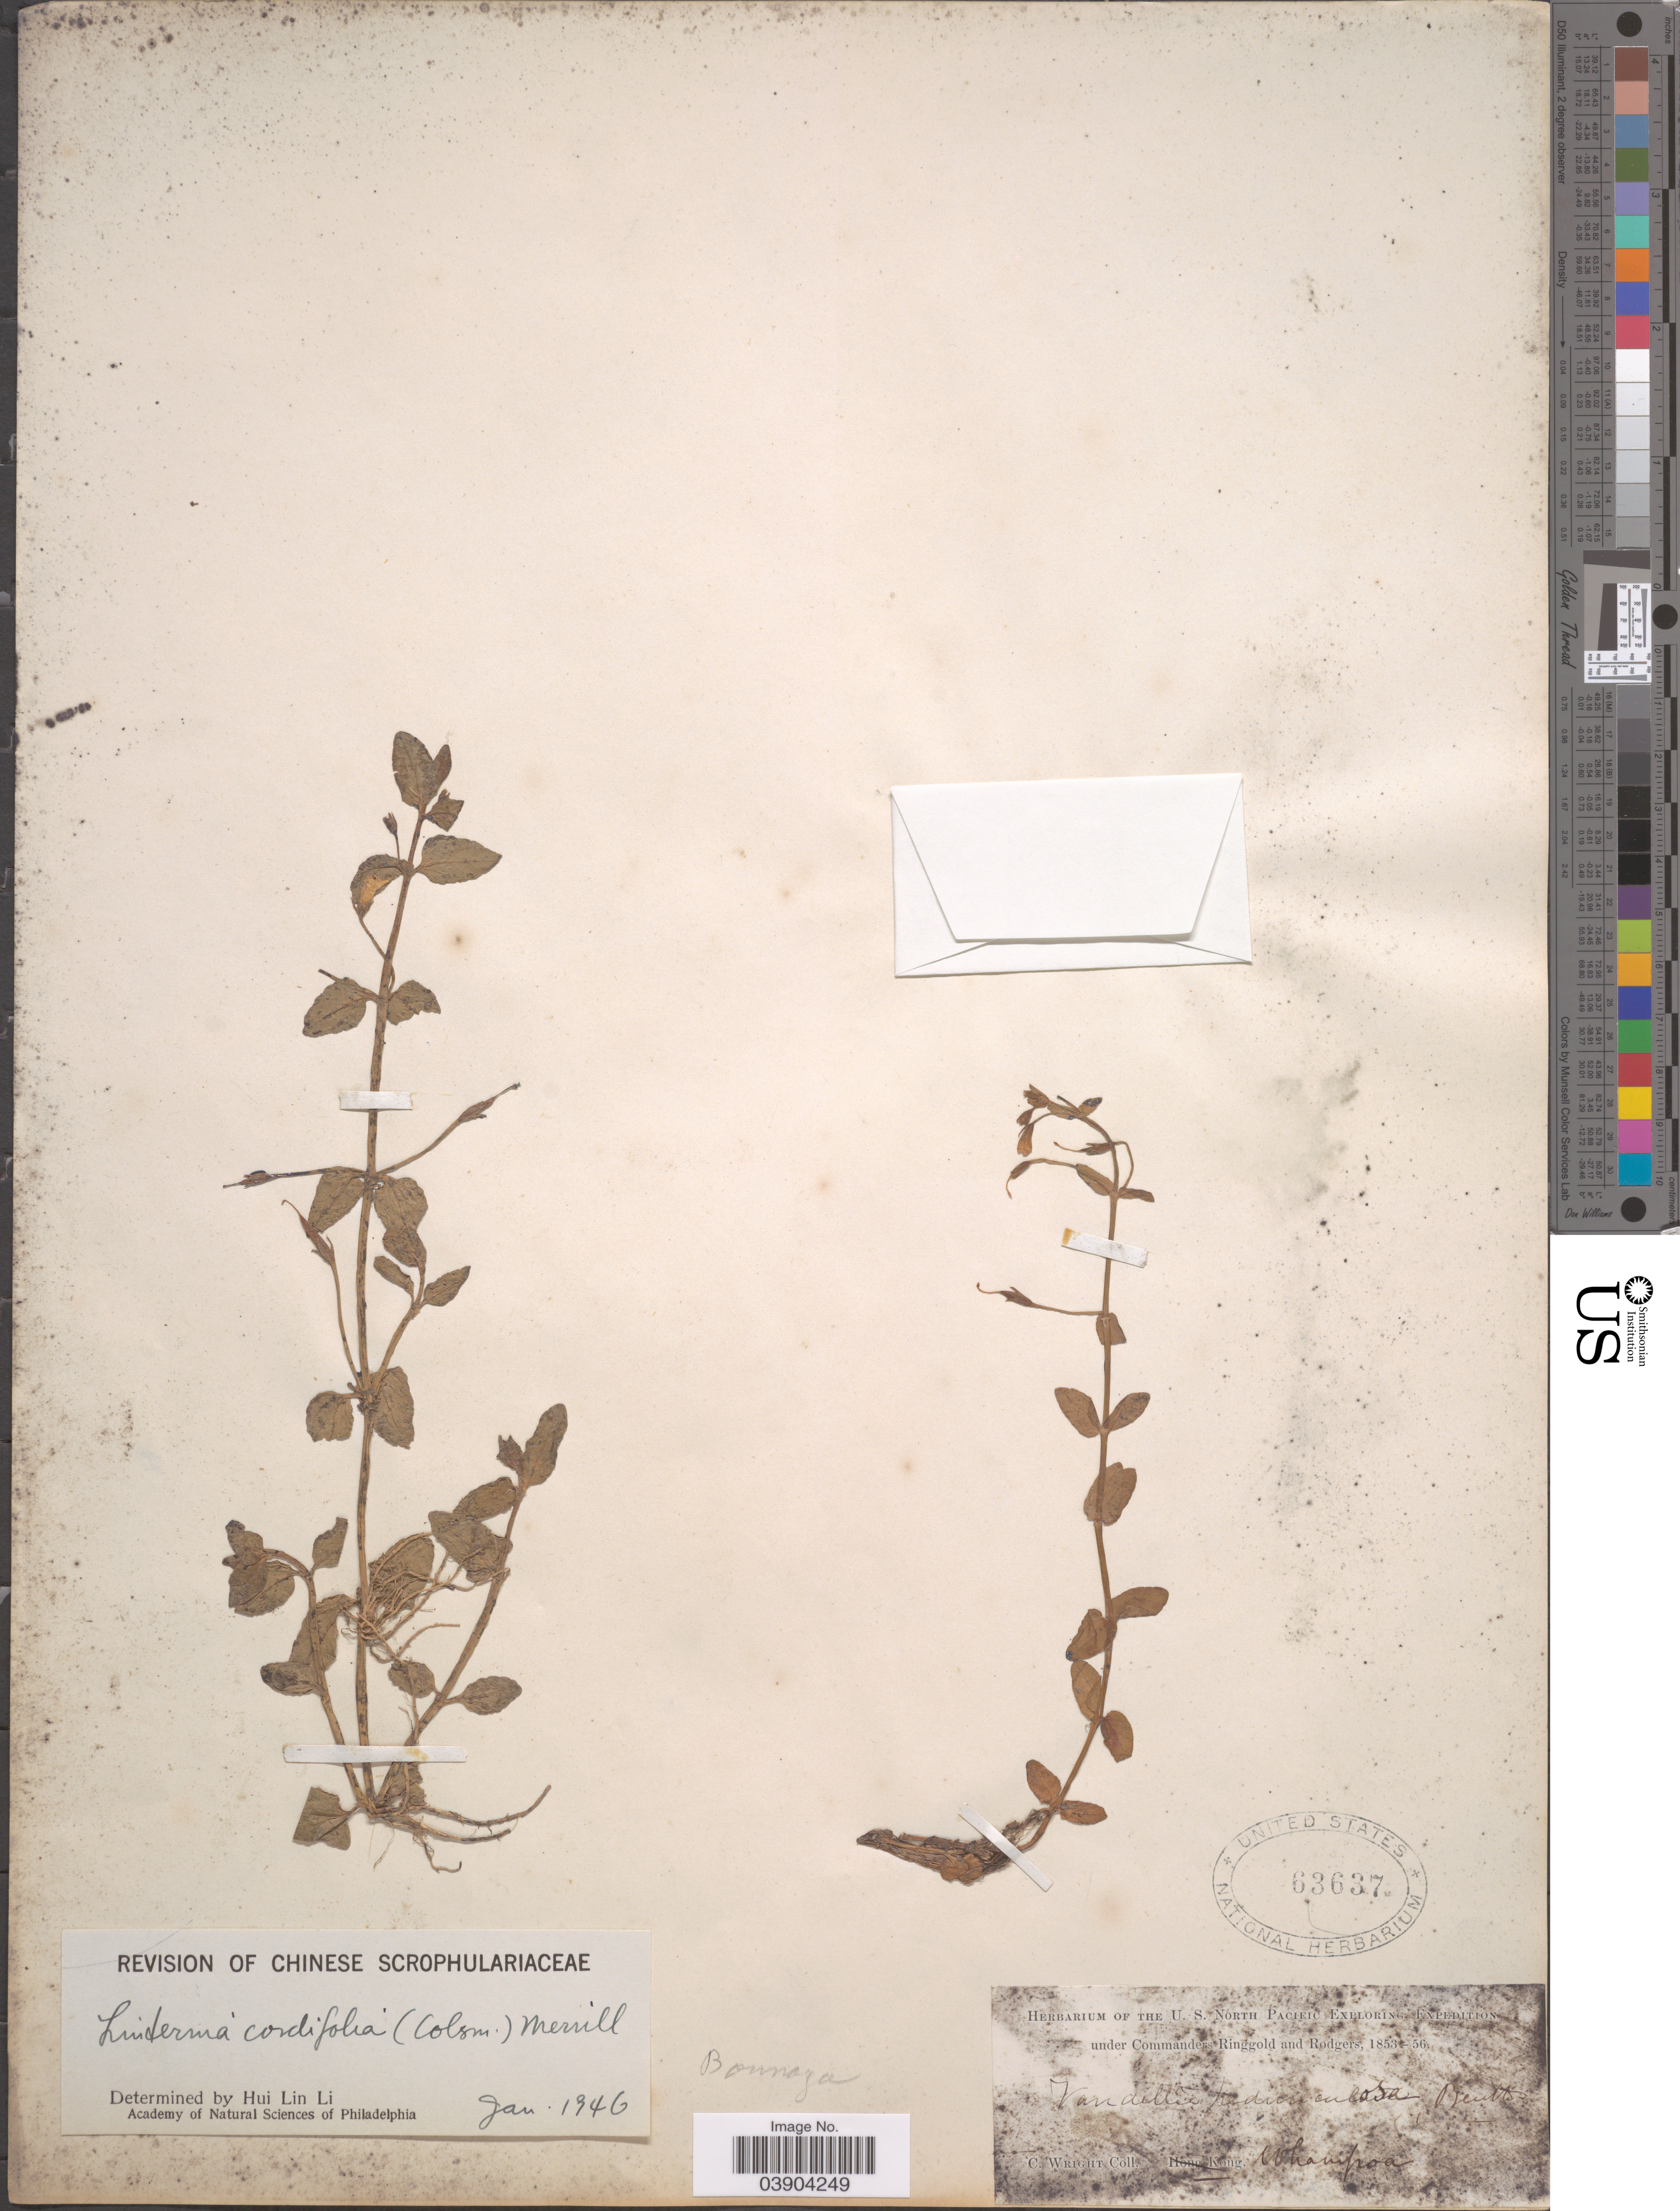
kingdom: Plantae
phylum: Tracheophyta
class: Magnoliopsida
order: Lamiales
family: Linderniaceae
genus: Lindernia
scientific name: Lindernia anagallis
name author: (Burm. f.) Pennell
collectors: C. Wright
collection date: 1853/1856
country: China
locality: Whampoa.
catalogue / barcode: US 63637